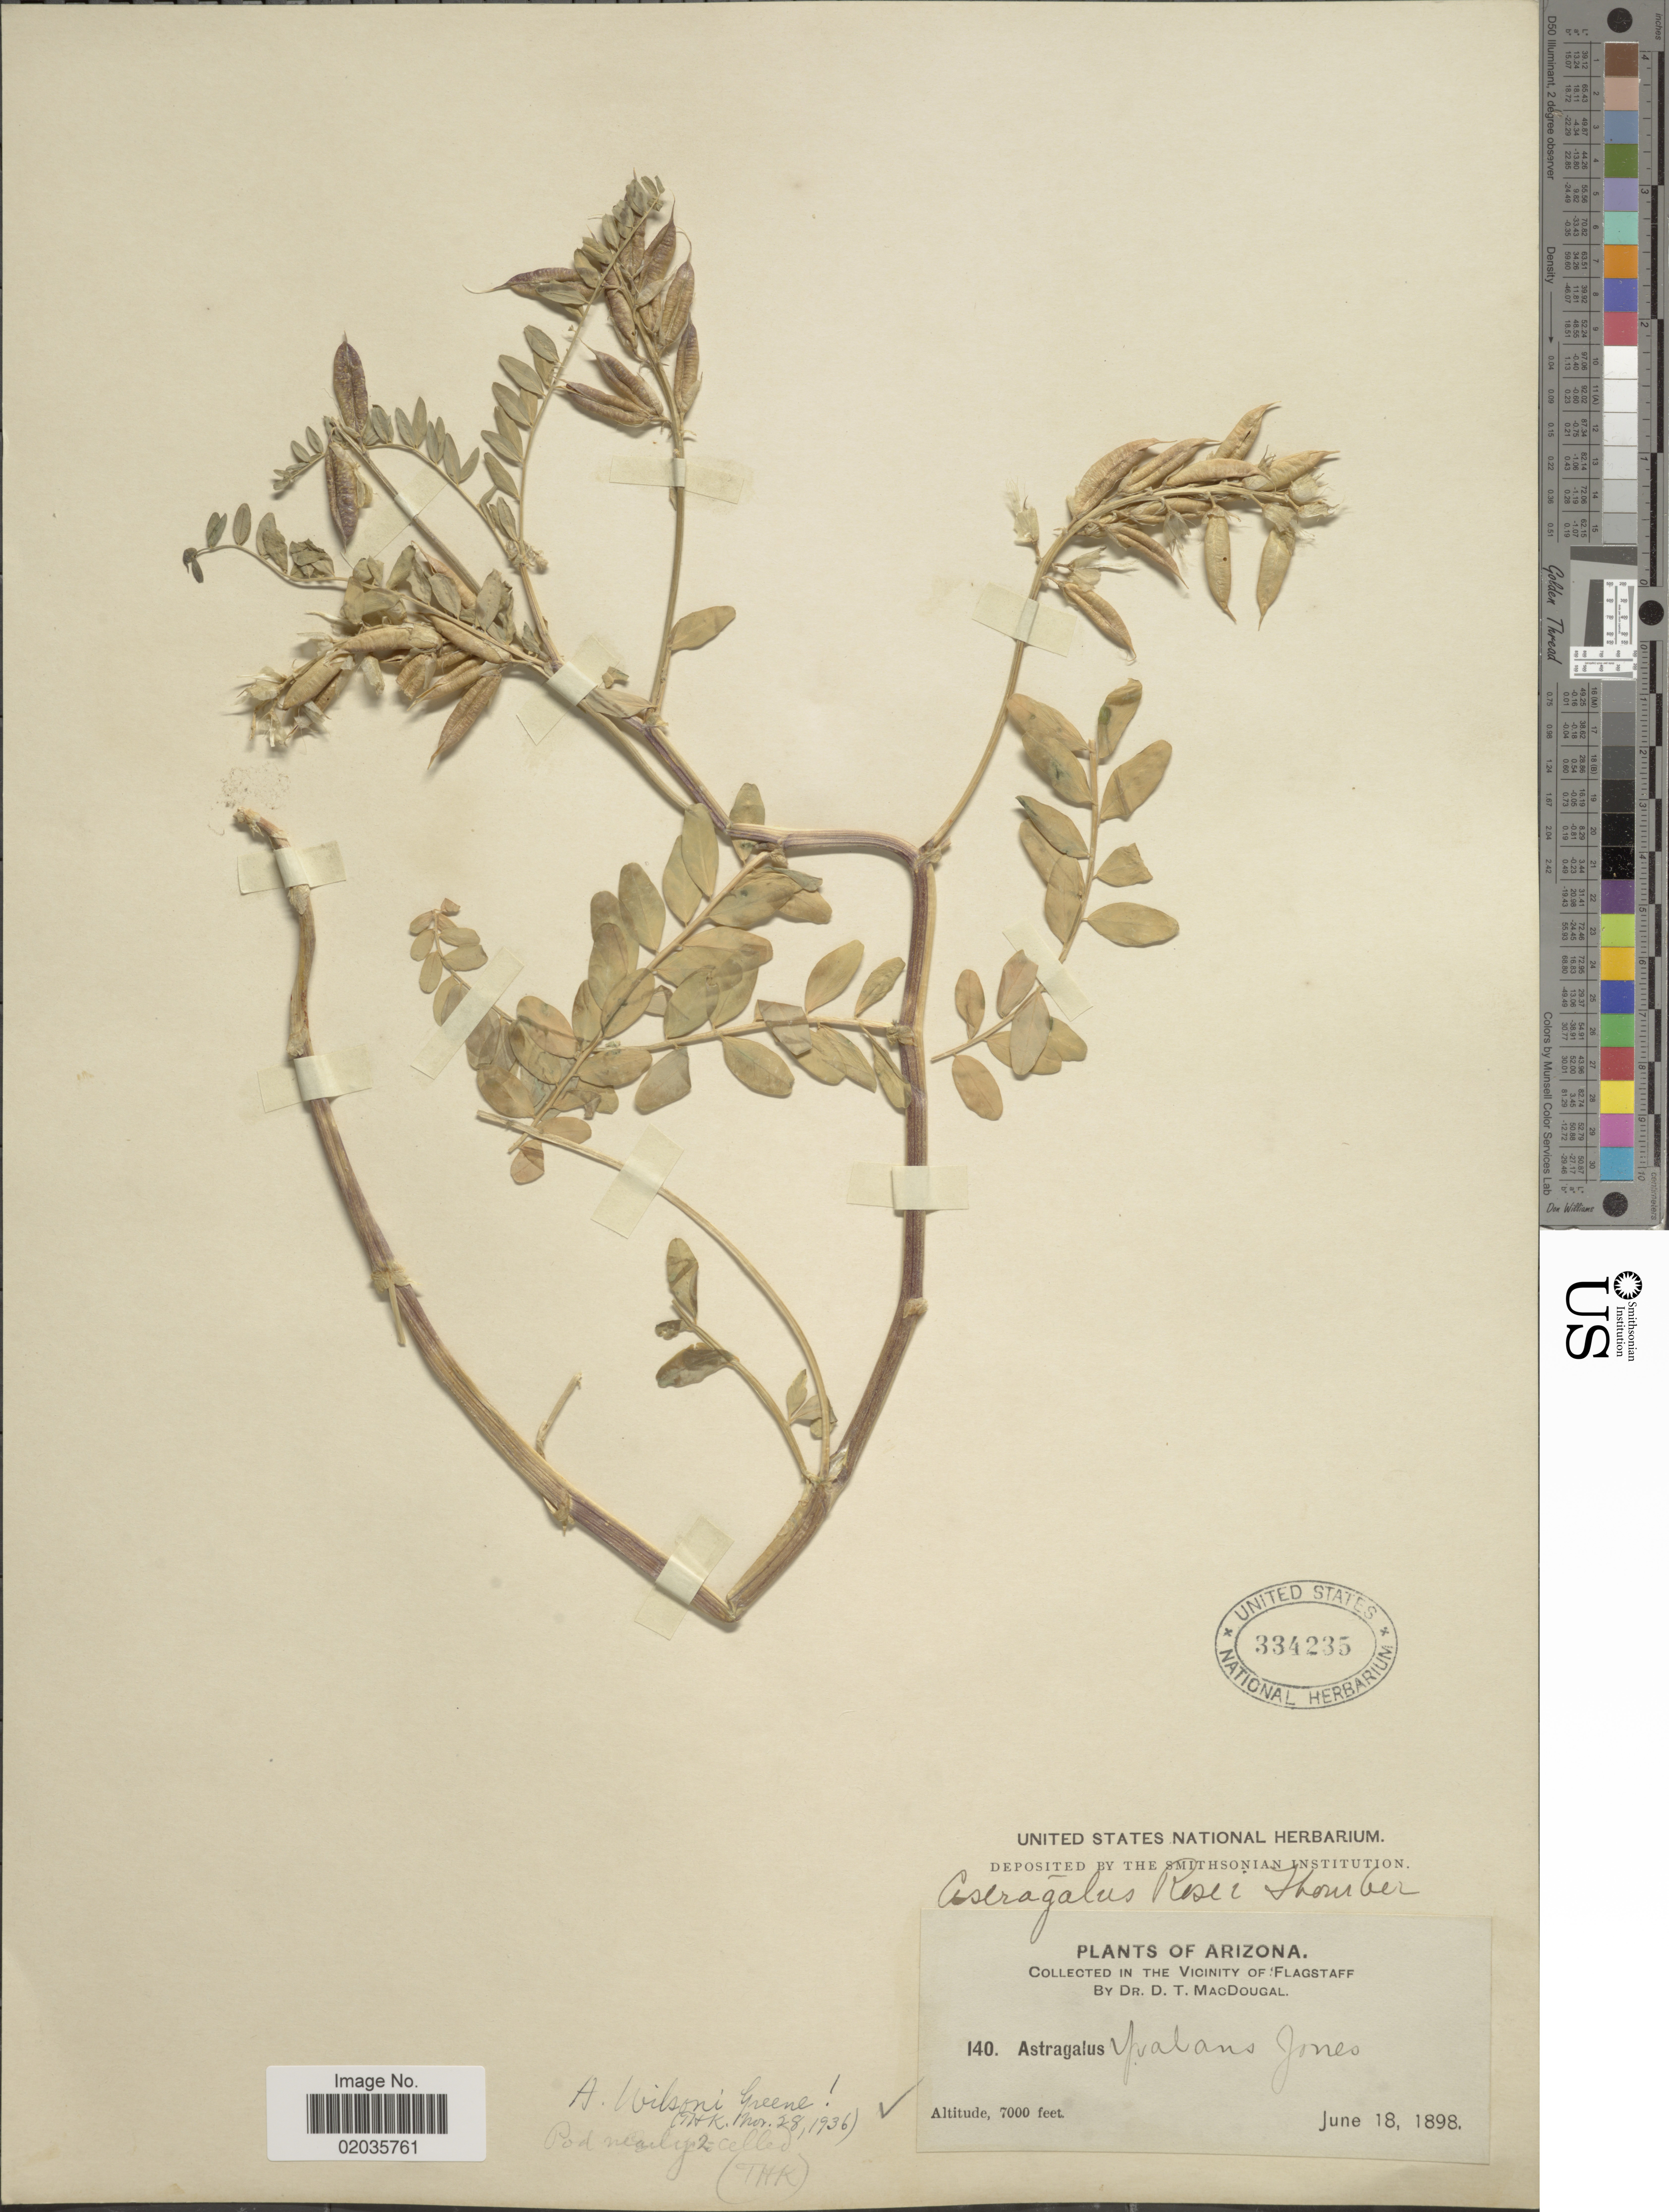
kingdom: Plantae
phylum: Tracheophyta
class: Magnoliopsida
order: Fabales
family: Fabaceae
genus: Astragalus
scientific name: Astragalus wilsonii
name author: Greene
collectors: D. T. MacDougal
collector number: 140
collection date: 1898-06-18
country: United States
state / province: Arizona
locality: Vicinity of Flagstaff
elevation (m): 2134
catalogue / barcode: US 334235